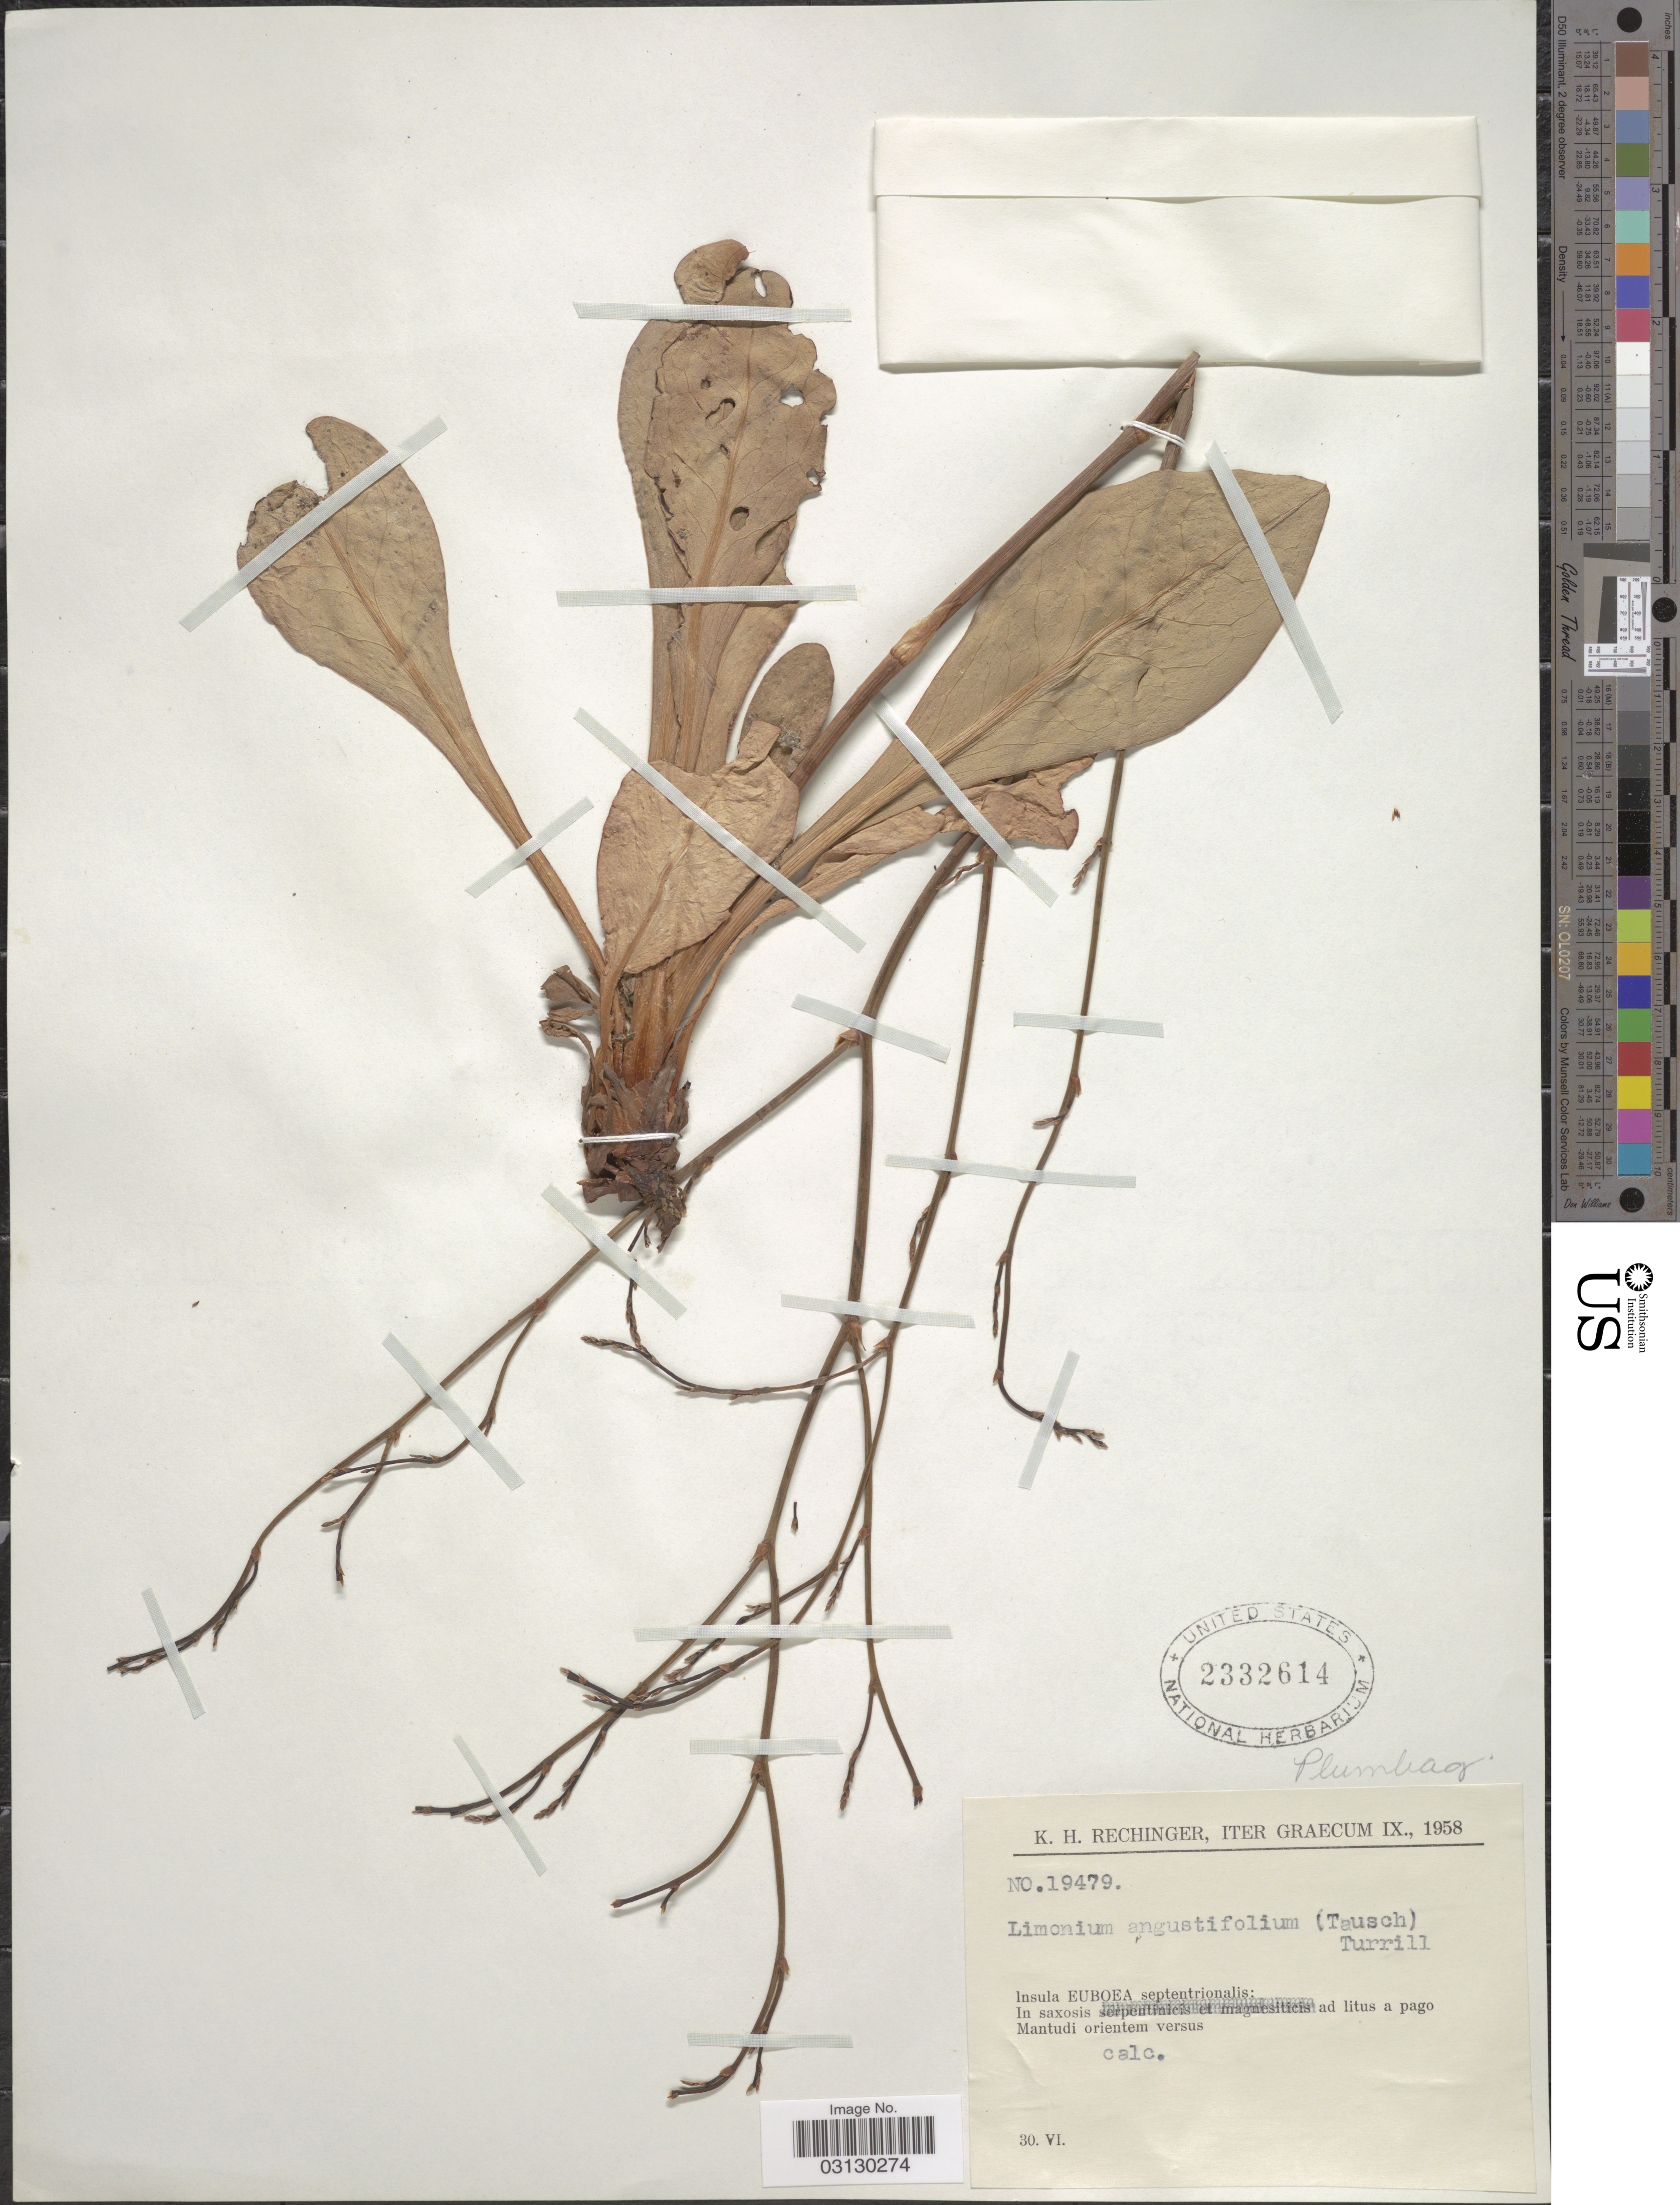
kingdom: Plantae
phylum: Tracheophyta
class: Magnoliopsida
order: Caryophyllales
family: Plumbaginaceae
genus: Limonium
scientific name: Limonium angustifolium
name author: (Tausch) Turrill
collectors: K. H. Rechinger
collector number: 19479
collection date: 1958-06-30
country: Greece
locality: Insula Euboea septentrionalis: In saxosis ad litus a pago Mantudi orientem versus.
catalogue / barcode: US 2332614